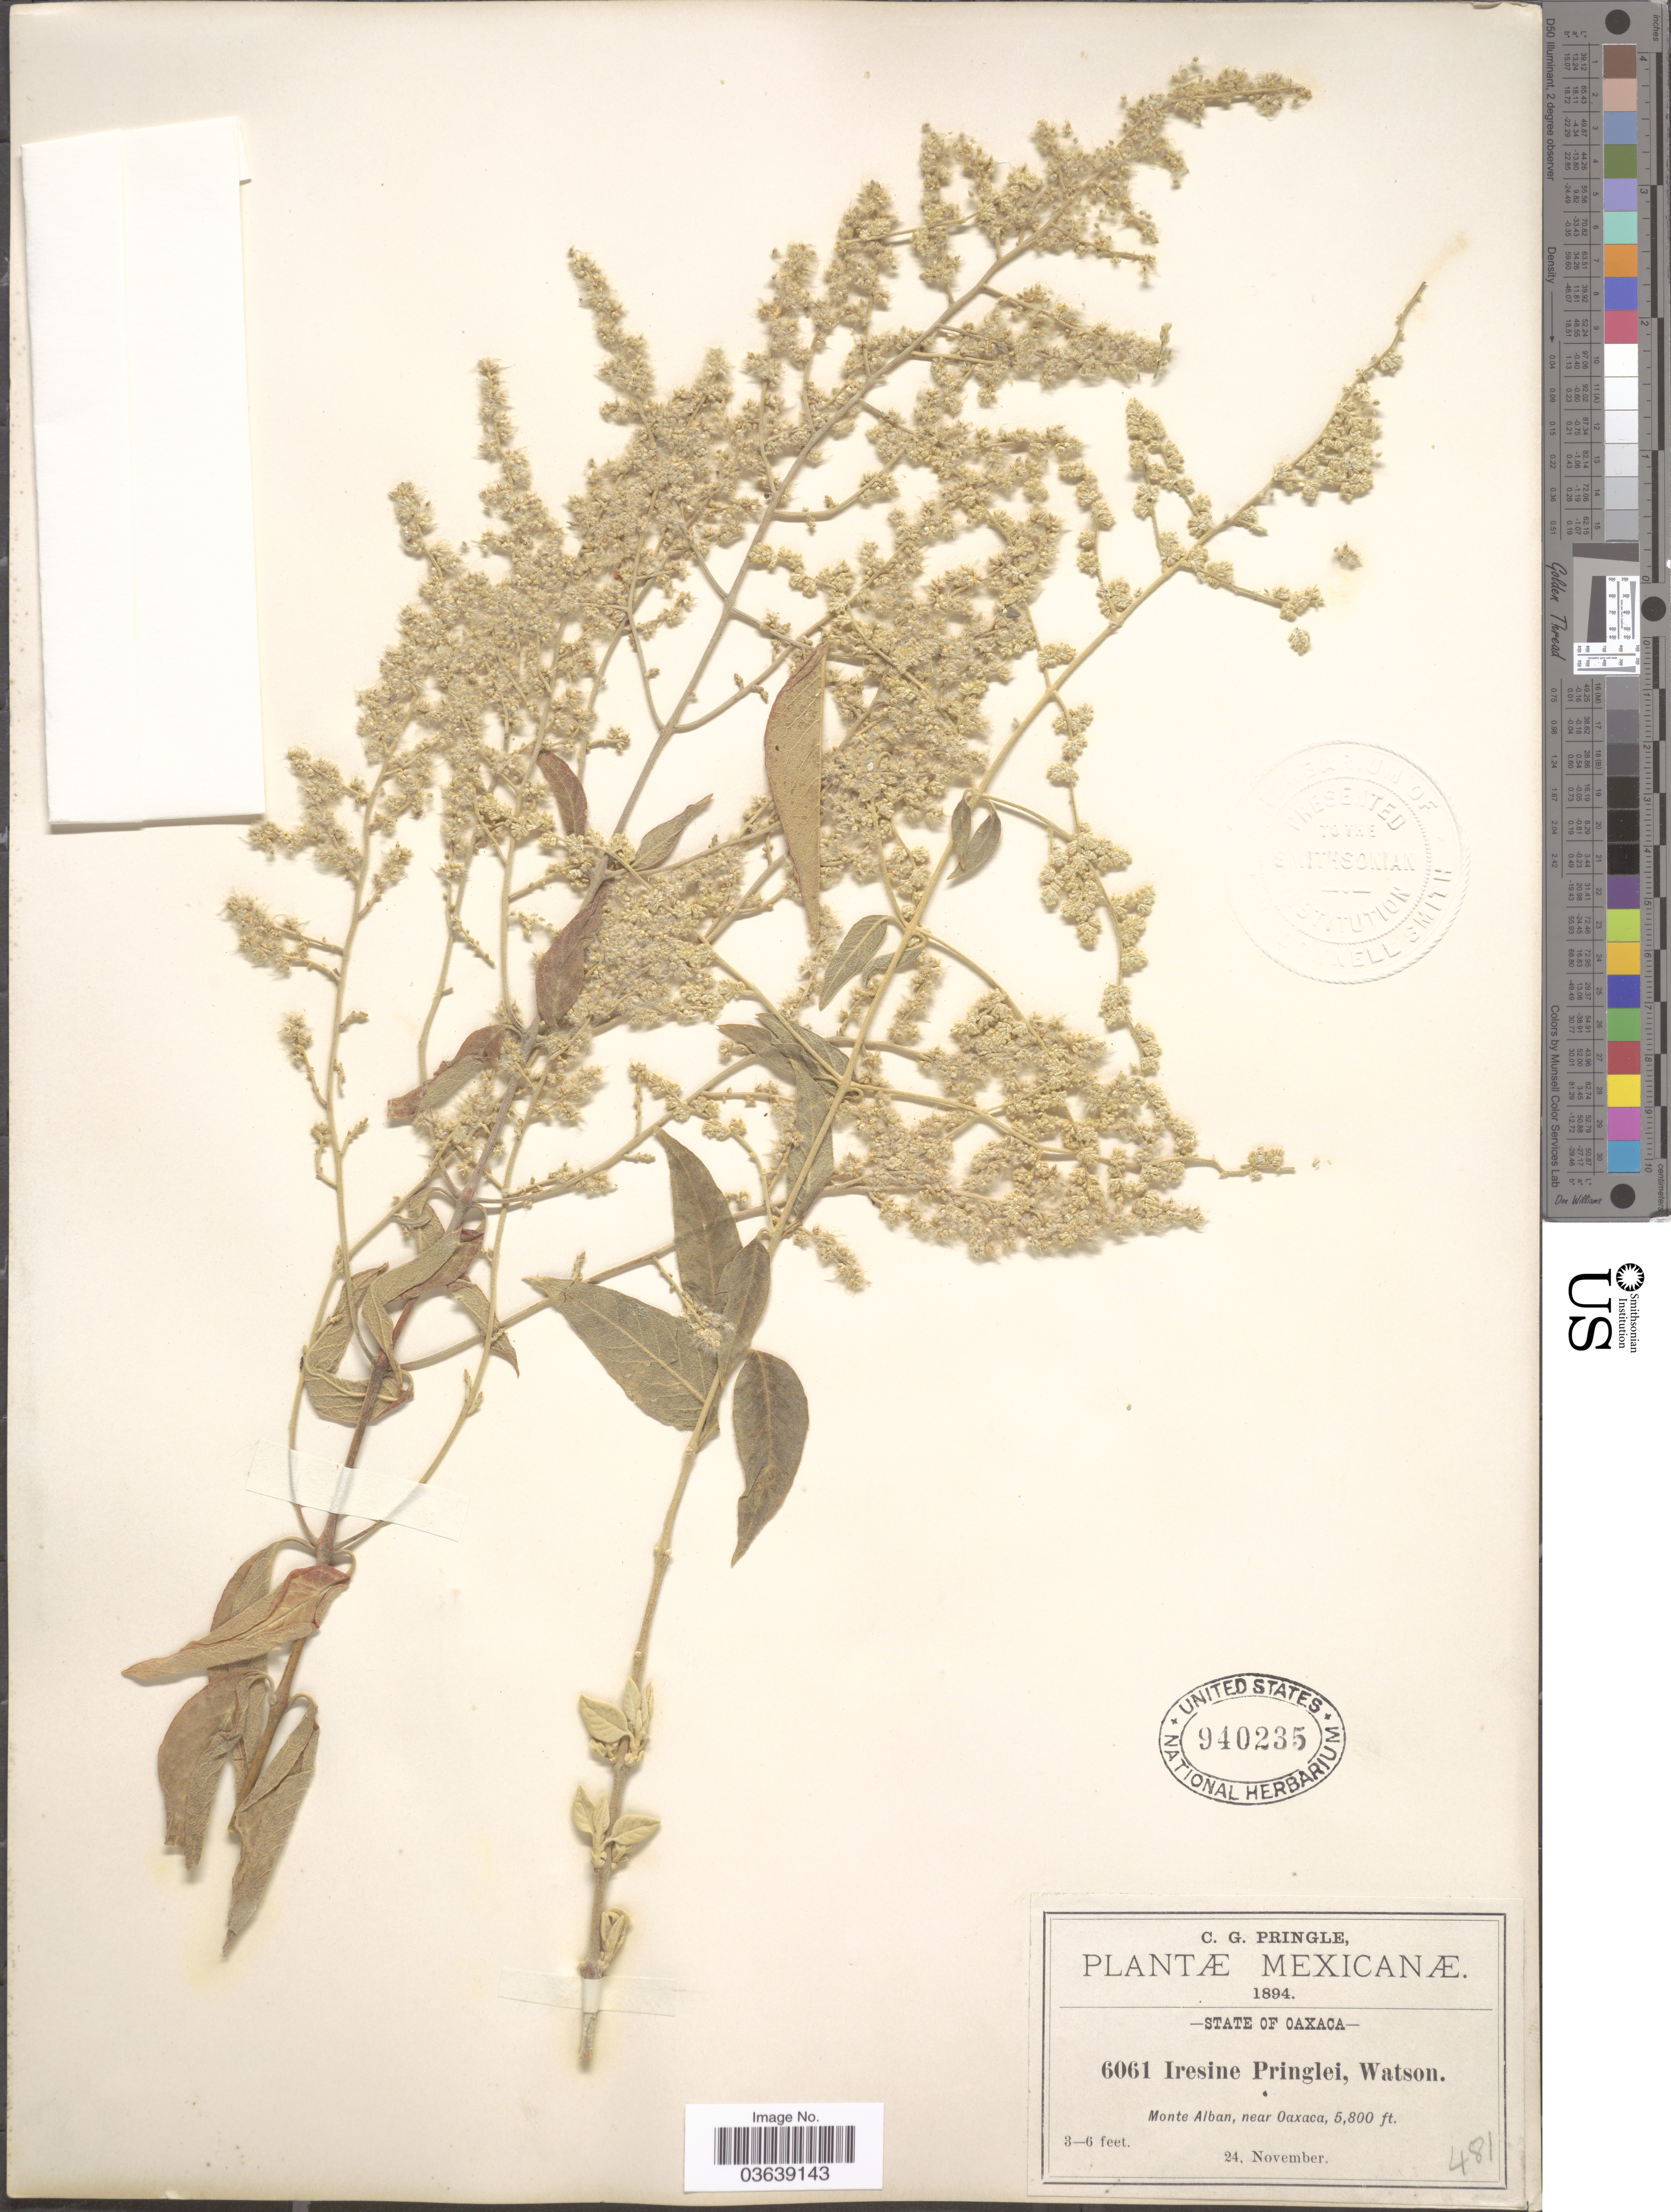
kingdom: Plantae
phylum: Tracheophyta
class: Magnoliopsida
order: Caryophyllales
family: Amaranthaceae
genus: Iresine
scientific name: Iresine pringlei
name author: S. Watson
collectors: C. G. Pringle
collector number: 6061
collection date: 1894-11-24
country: Mexico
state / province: Oaxaca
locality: Monte Alban, near Oaxaca.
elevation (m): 1768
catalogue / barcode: US 940235